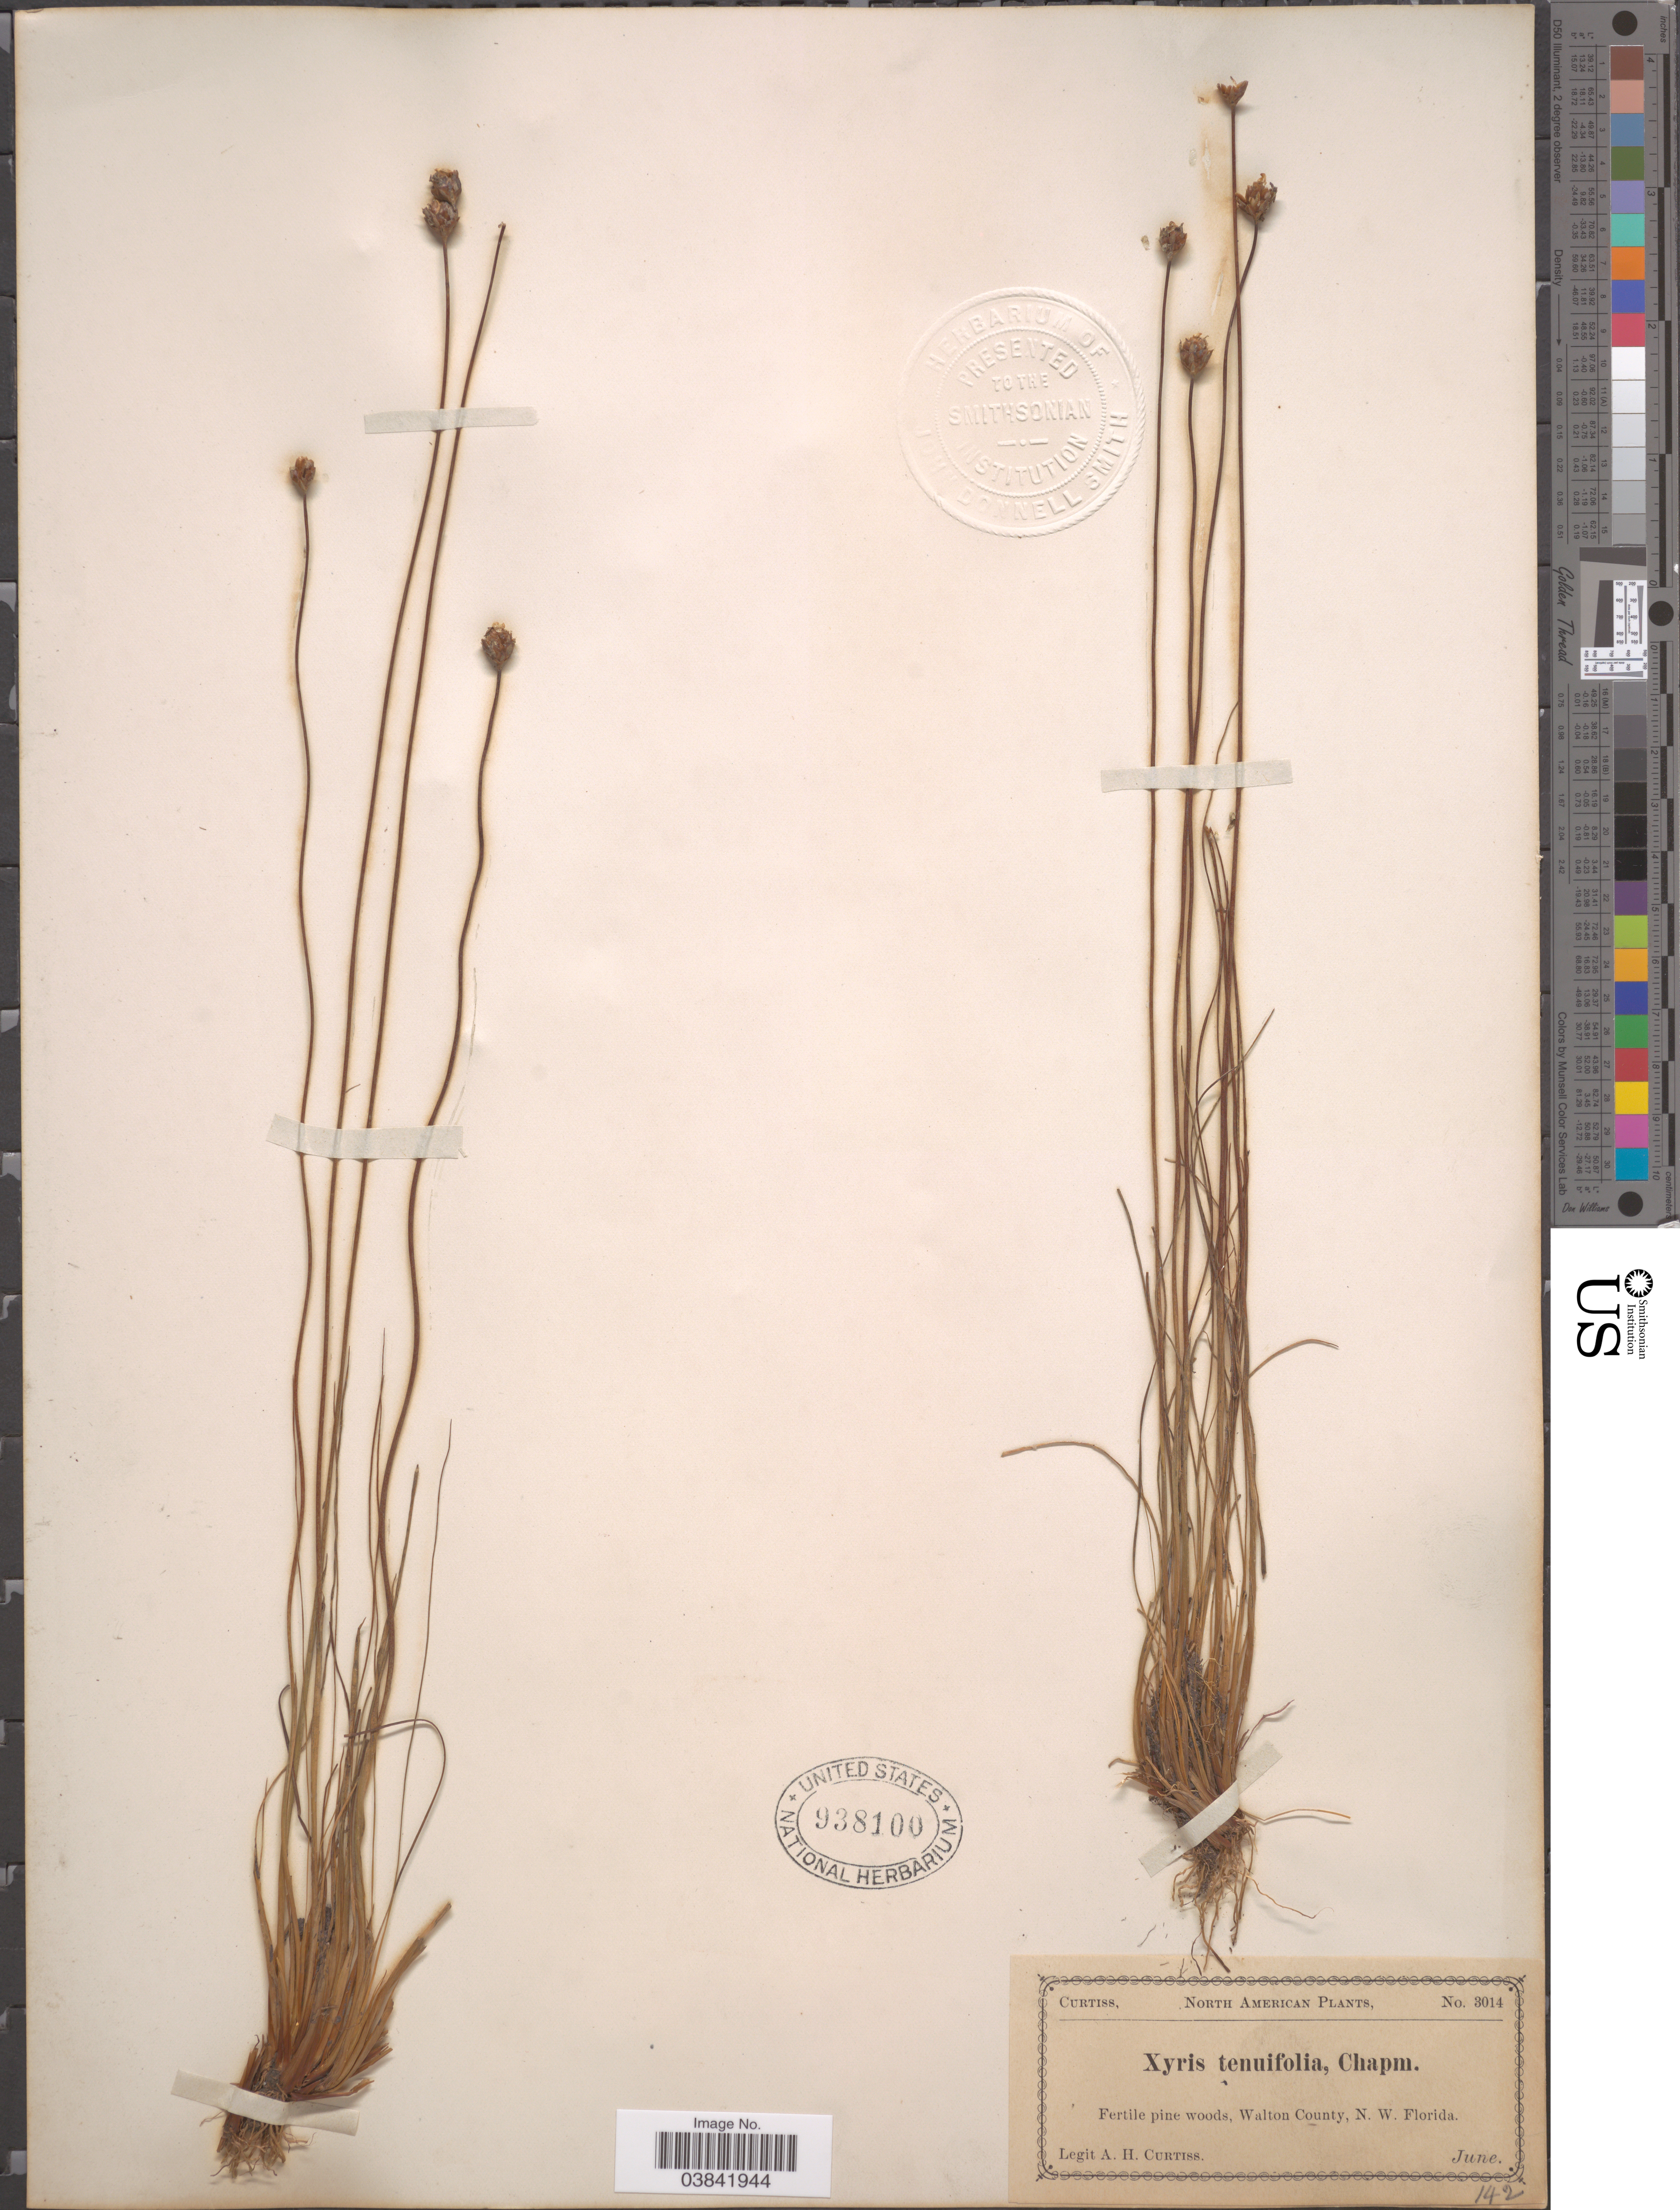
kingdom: Plantae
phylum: Tracheophyta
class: Liliopsida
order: Poales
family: Xyridaceae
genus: Xyris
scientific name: Xyris tenuifolia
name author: Chapm.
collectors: A. H. Curtiss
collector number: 3014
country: United States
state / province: Florida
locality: Fertile pine woods, Walton County, N. W. Florida.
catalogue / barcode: US 938100